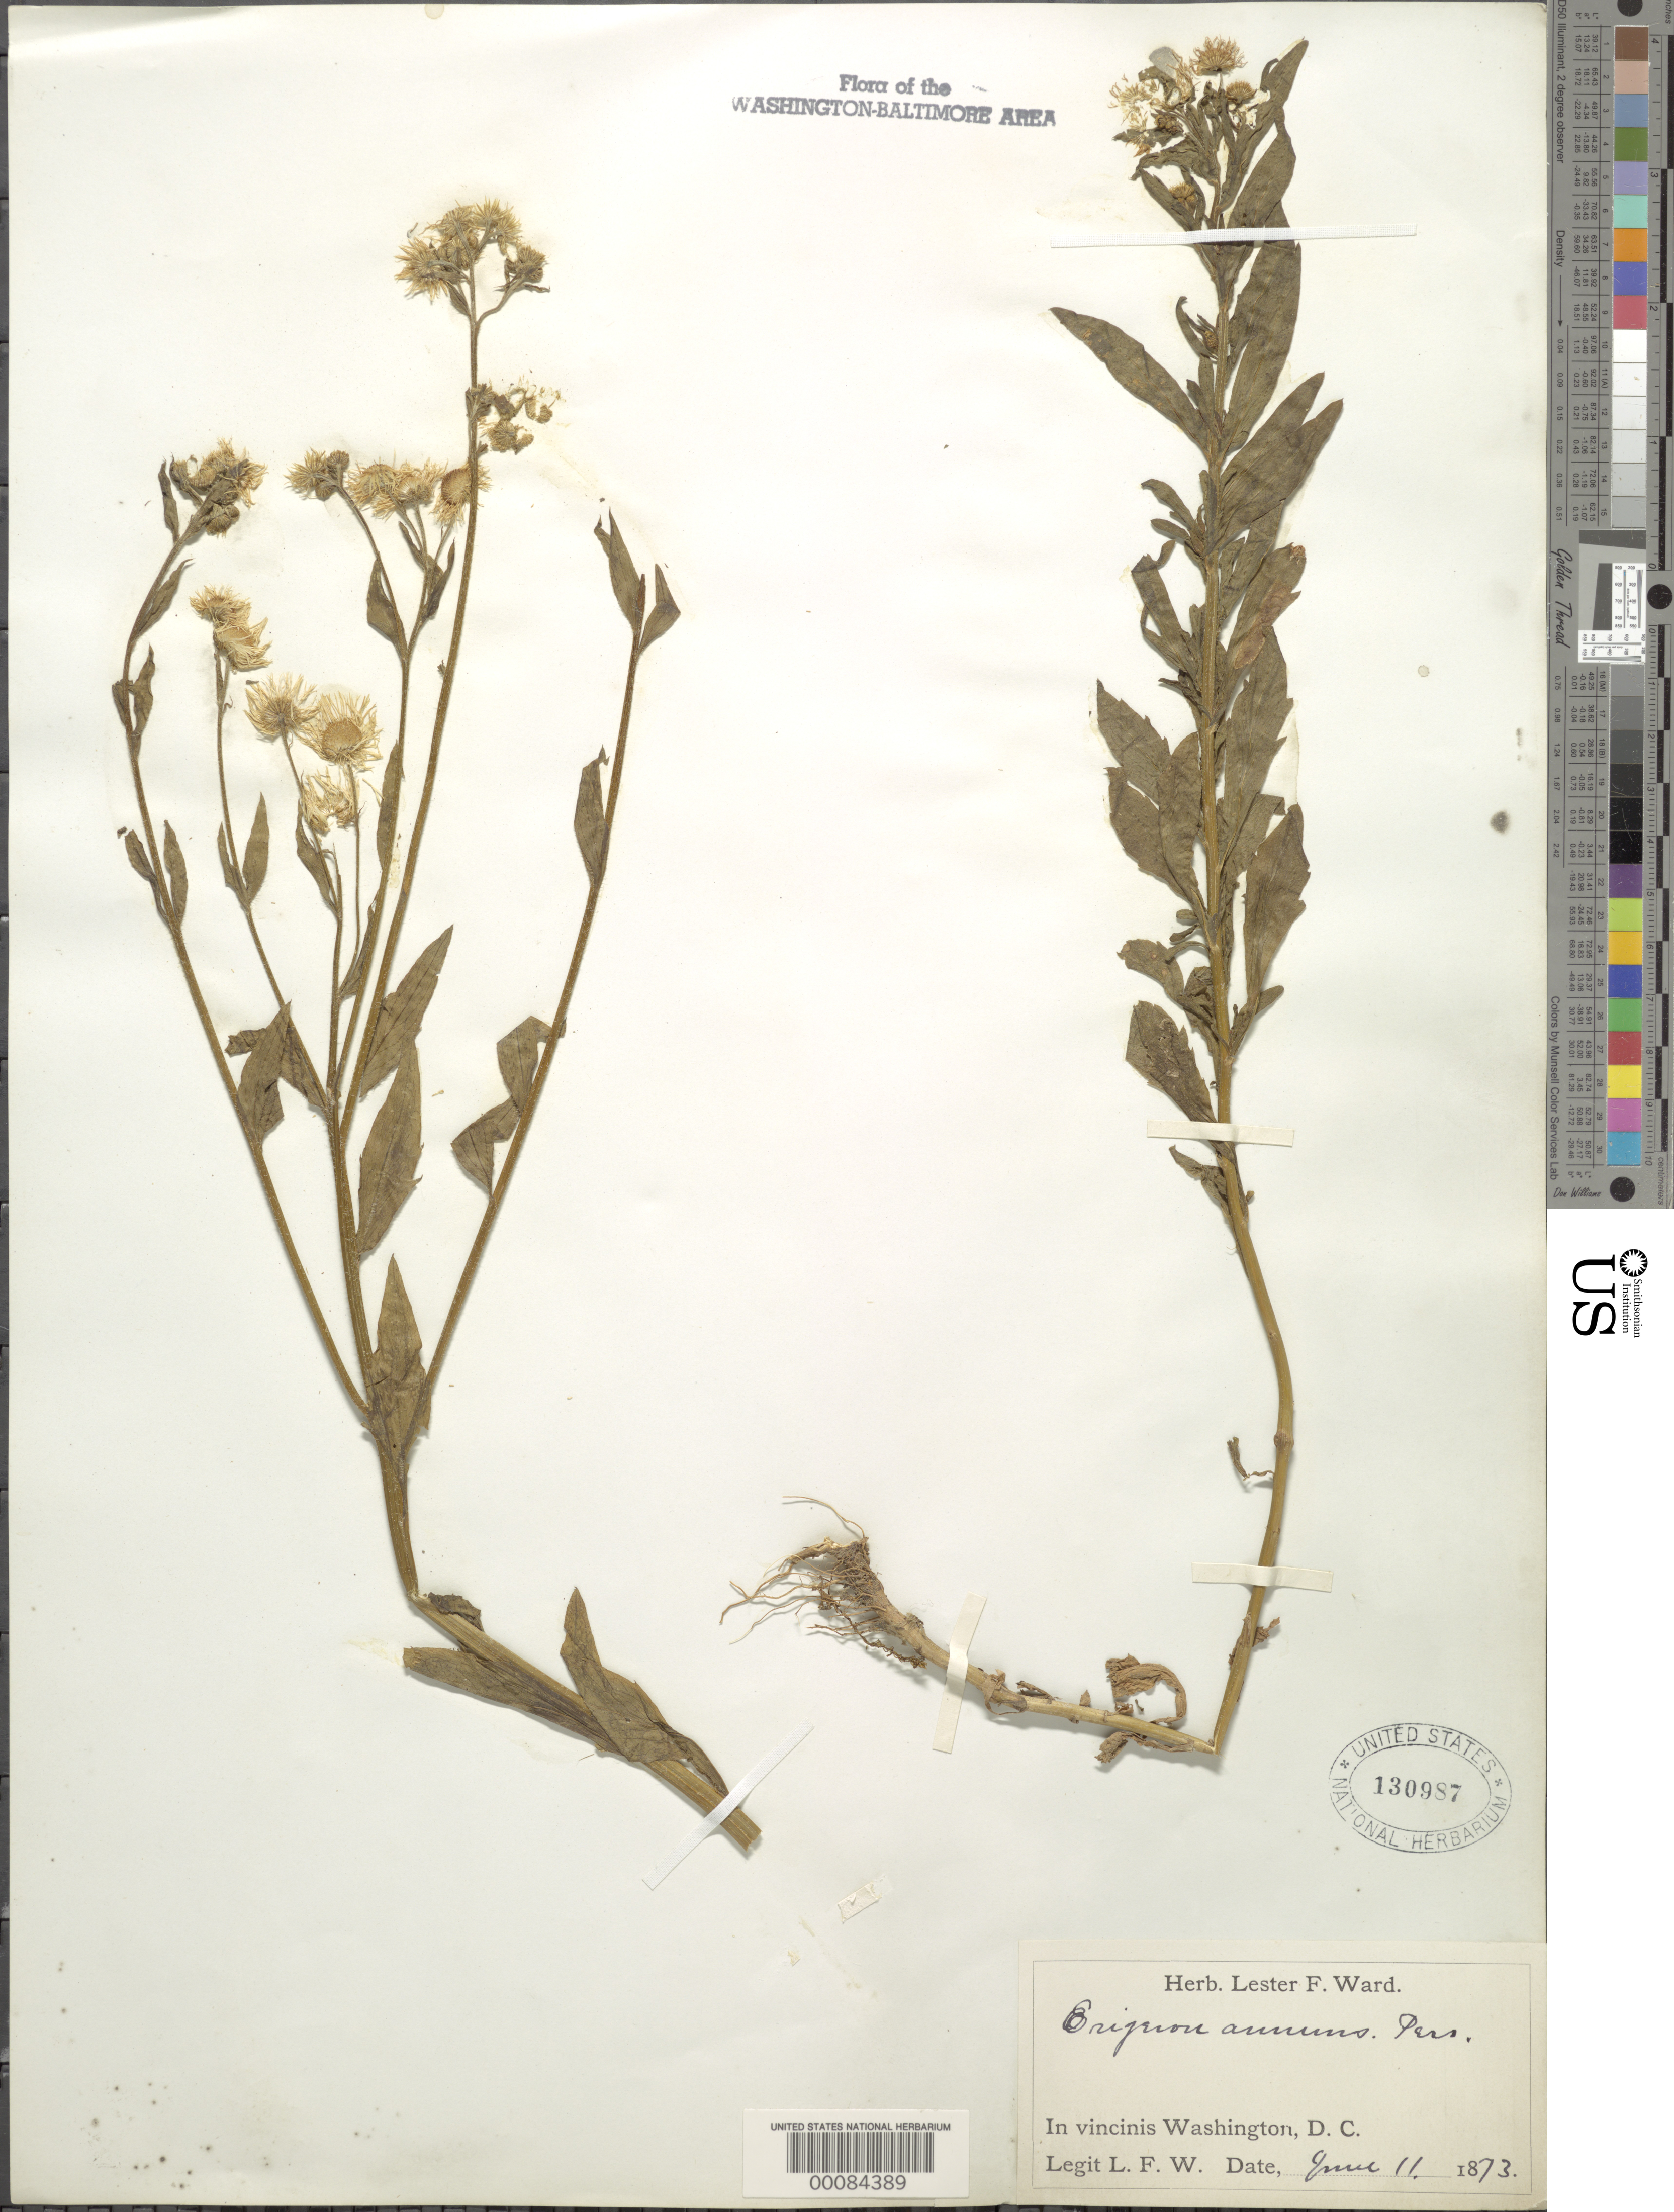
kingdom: Plantae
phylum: Tracheophyta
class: Magnoliopsida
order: Asterales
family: Asteraceae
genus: Erigeron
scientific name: Erigeron annuus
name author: (L.) Pers.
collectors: L. F. Ward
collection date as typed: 11 Jun 1893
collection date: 1893-06-11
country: United States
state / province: District of Columbia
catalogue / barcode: US 130987